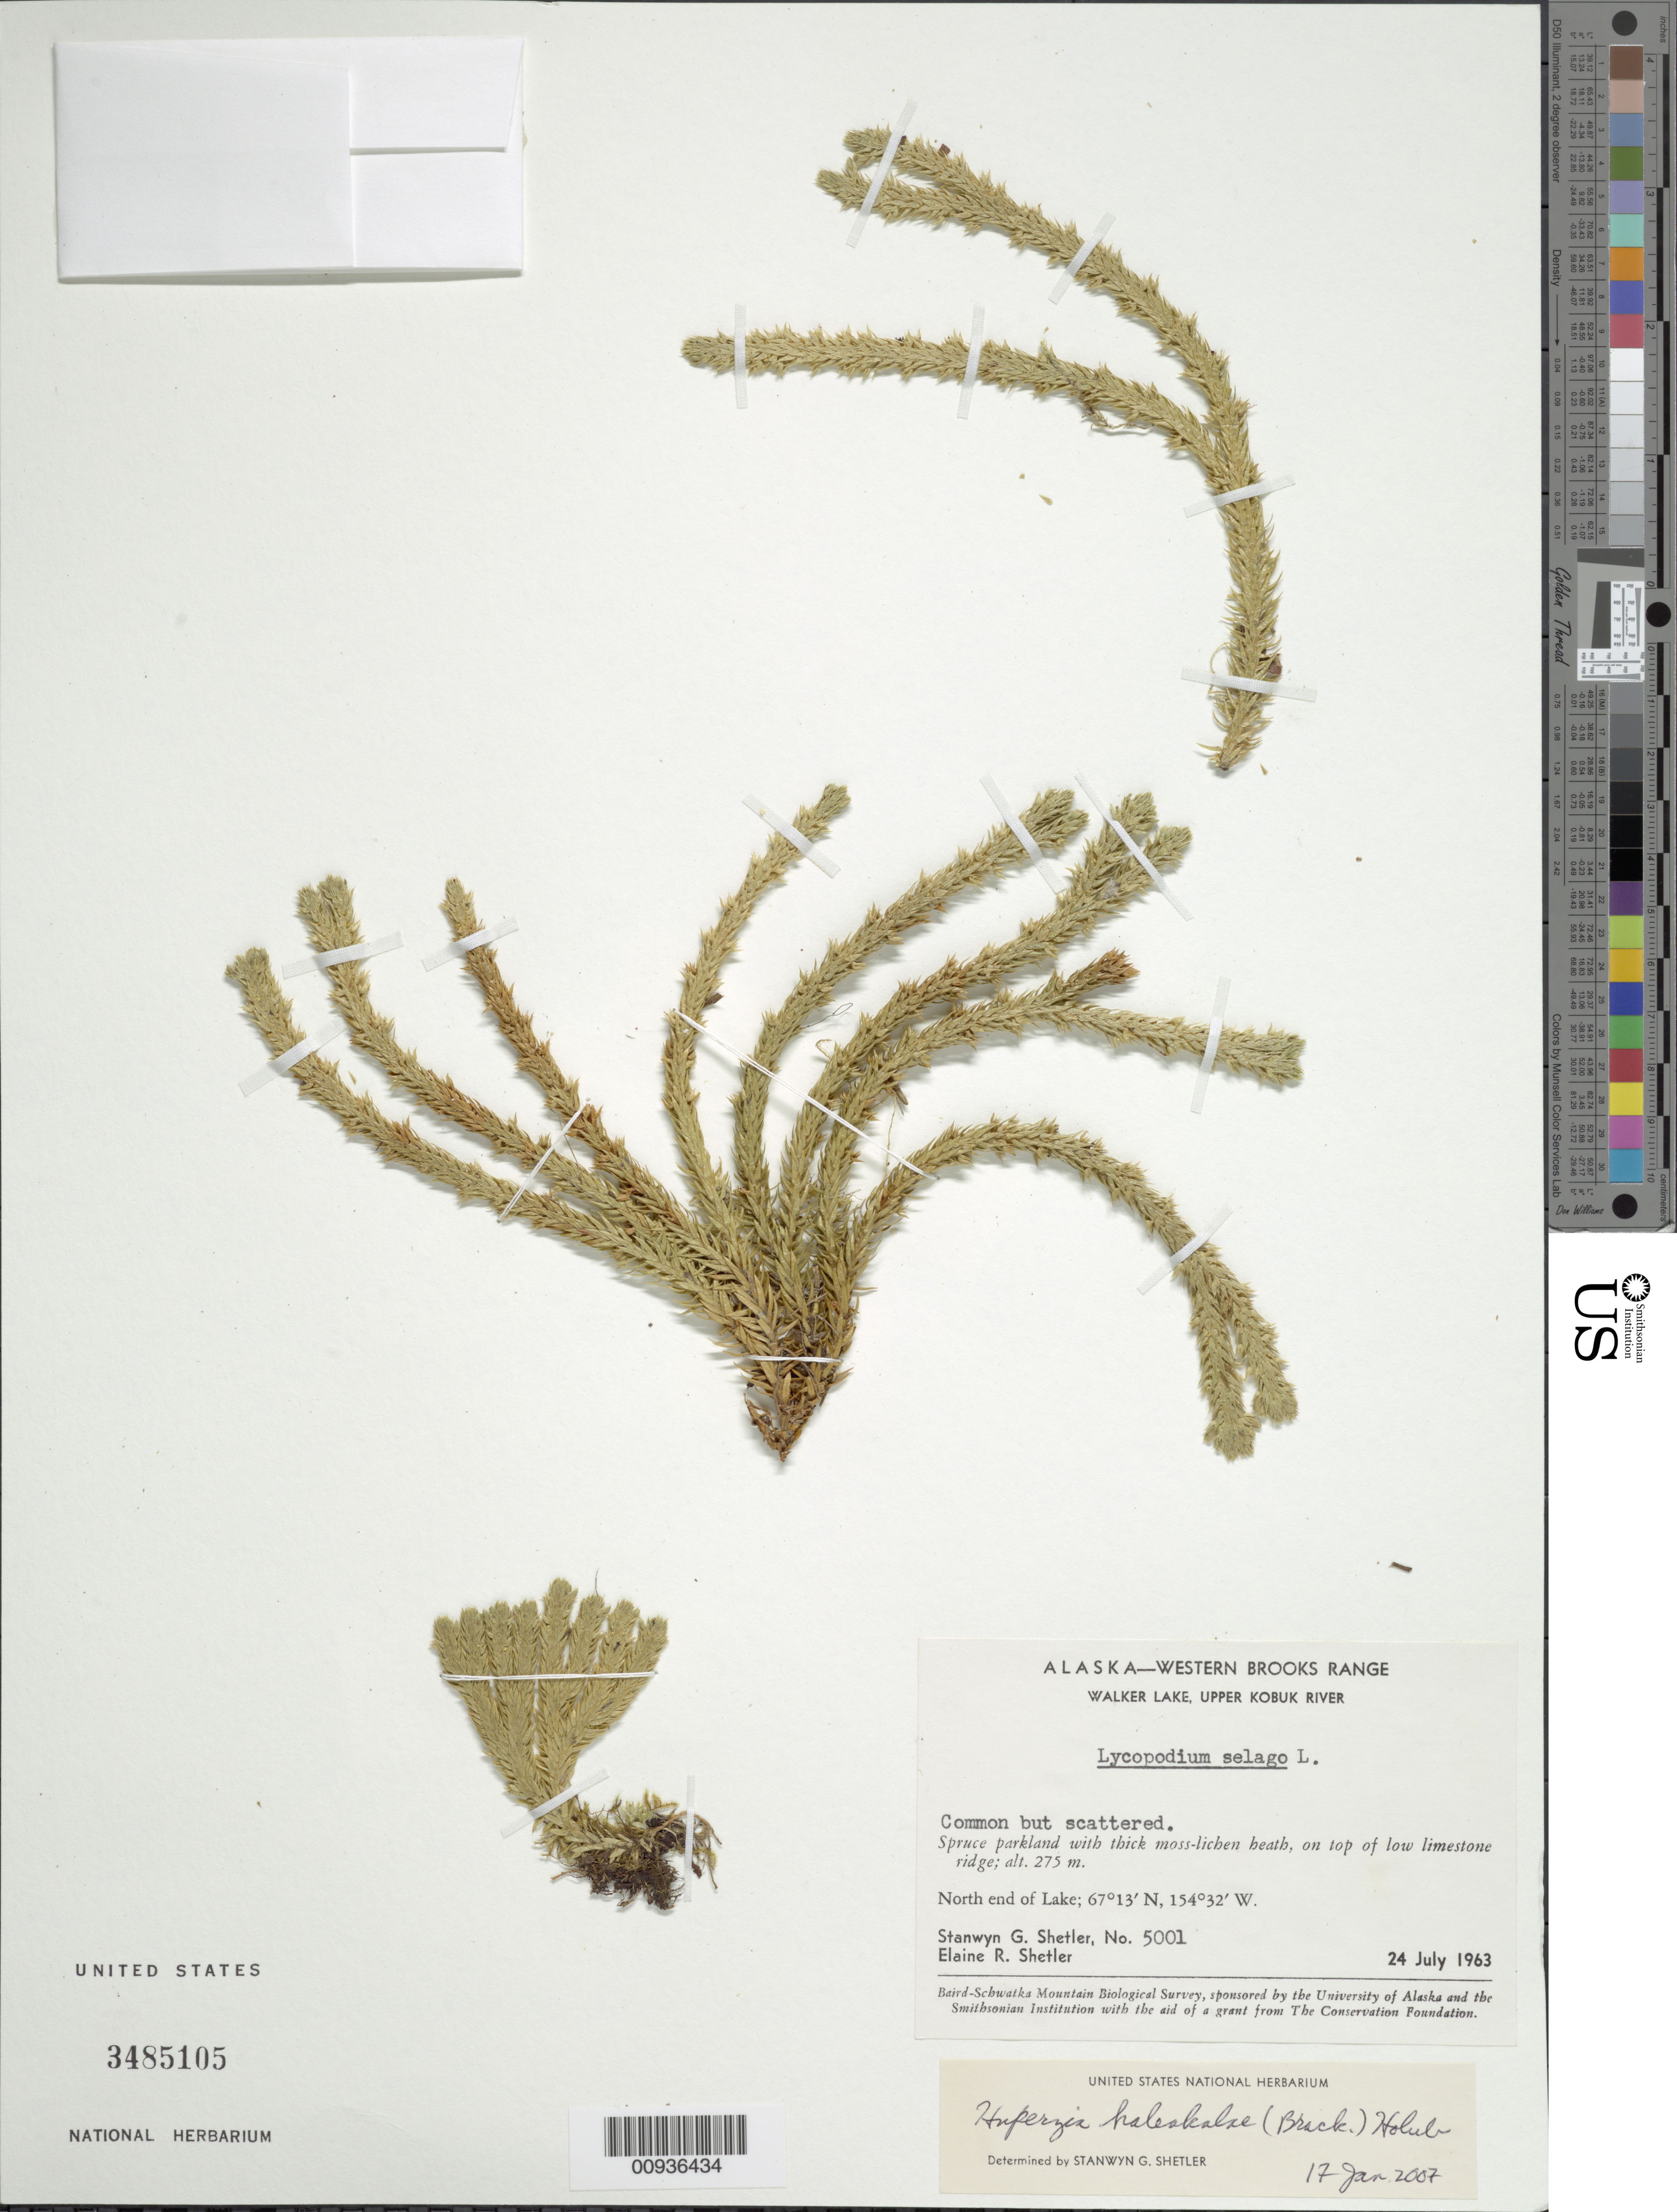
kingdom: Plantae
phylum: Tracheophyta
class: Lycopodiopsida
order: Lycopodiales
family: Lycopodiaceae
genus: Huperzia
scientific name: Huperzia haleakalae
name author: (Brack.) Holub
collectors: S. Shetler & E. R. Shetler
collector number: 5001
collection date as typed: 24 Jul 1963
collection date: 1963-07-24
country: United States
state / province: Alaska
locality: North end of Walker Lake. Western Brooks Range, Upper Kobuk River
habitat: Spruce parkland with thick moss-lichen heath, on top of low limestone ridge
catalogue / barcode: US 3485105